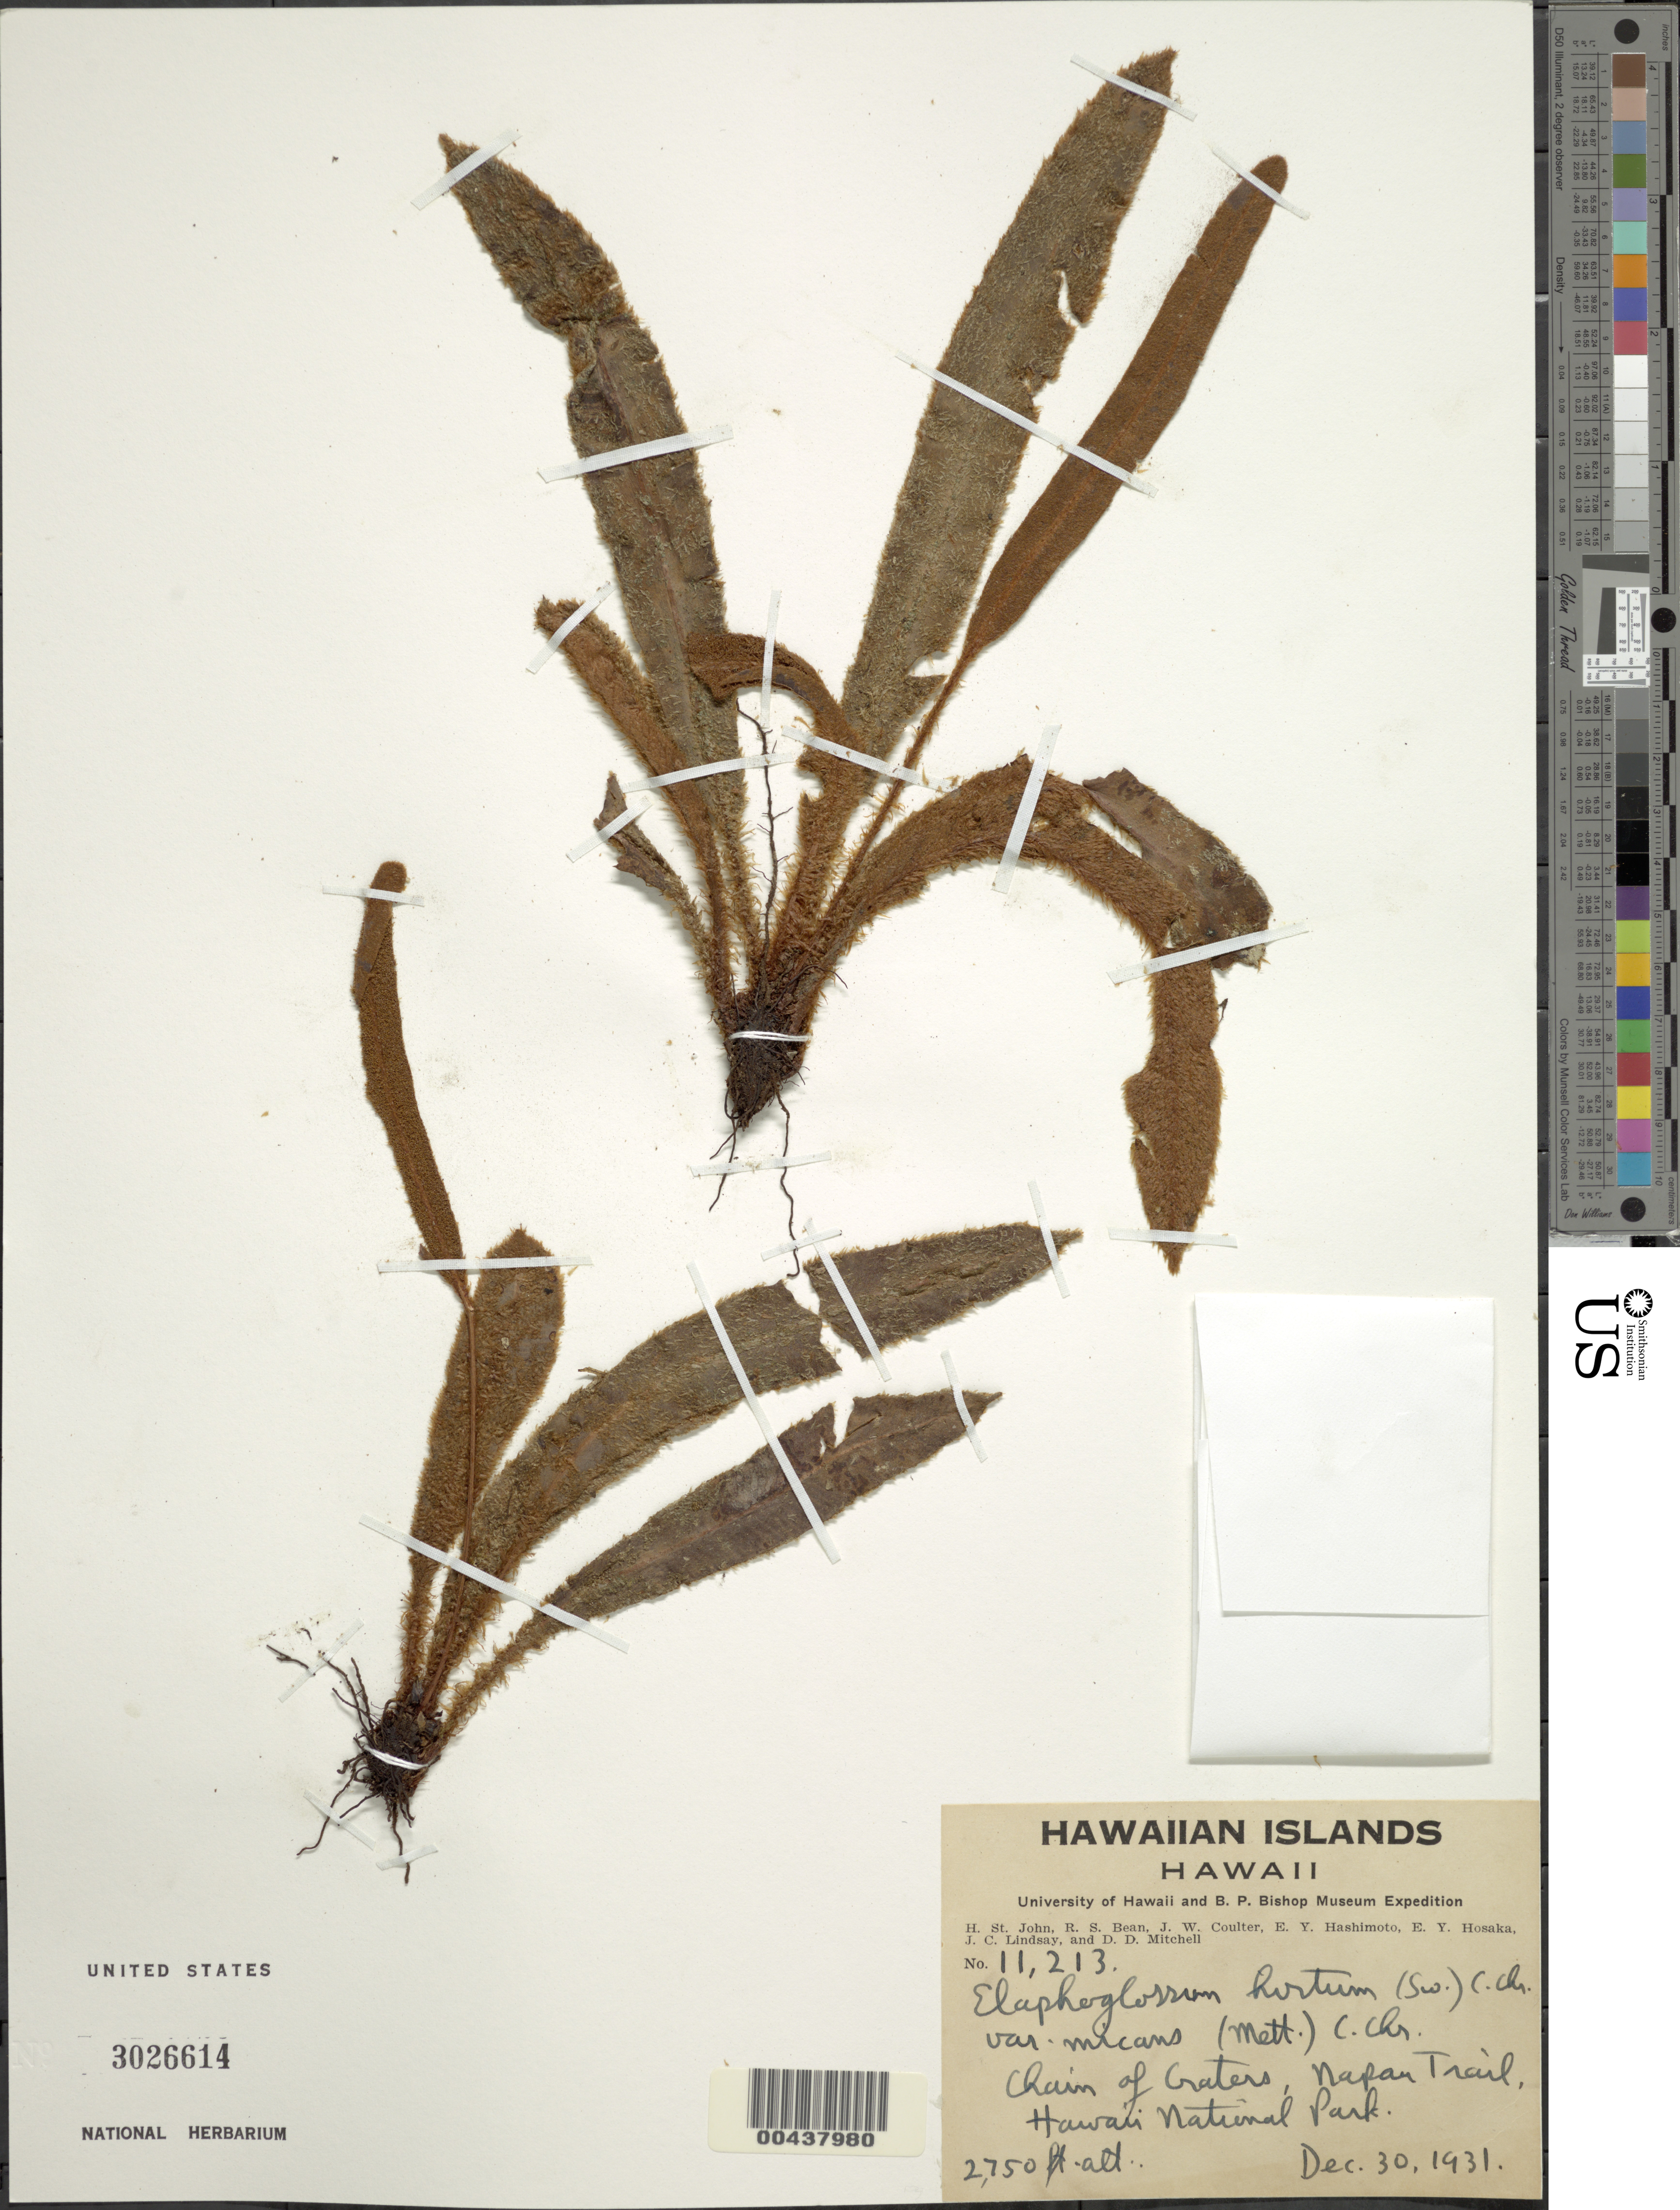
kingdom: Plantae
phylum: Tracheophyta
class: Polypodiopsida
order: Polypodiales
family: Dryopteridaceae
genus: Elaphoglossum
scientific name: Elaphoglossum hirtum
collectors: H. St. John, R. Bean, J. W. Coulter & E. Hashimoto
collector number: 11213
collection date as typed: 30 Dec 1931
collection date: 1931-12-30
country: United States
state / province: Hawaii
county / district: Hawaii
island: Hawaii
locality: Chain of Craters, Napau Trail, Hawaii National Park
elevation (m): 838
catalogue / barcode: US 3026614